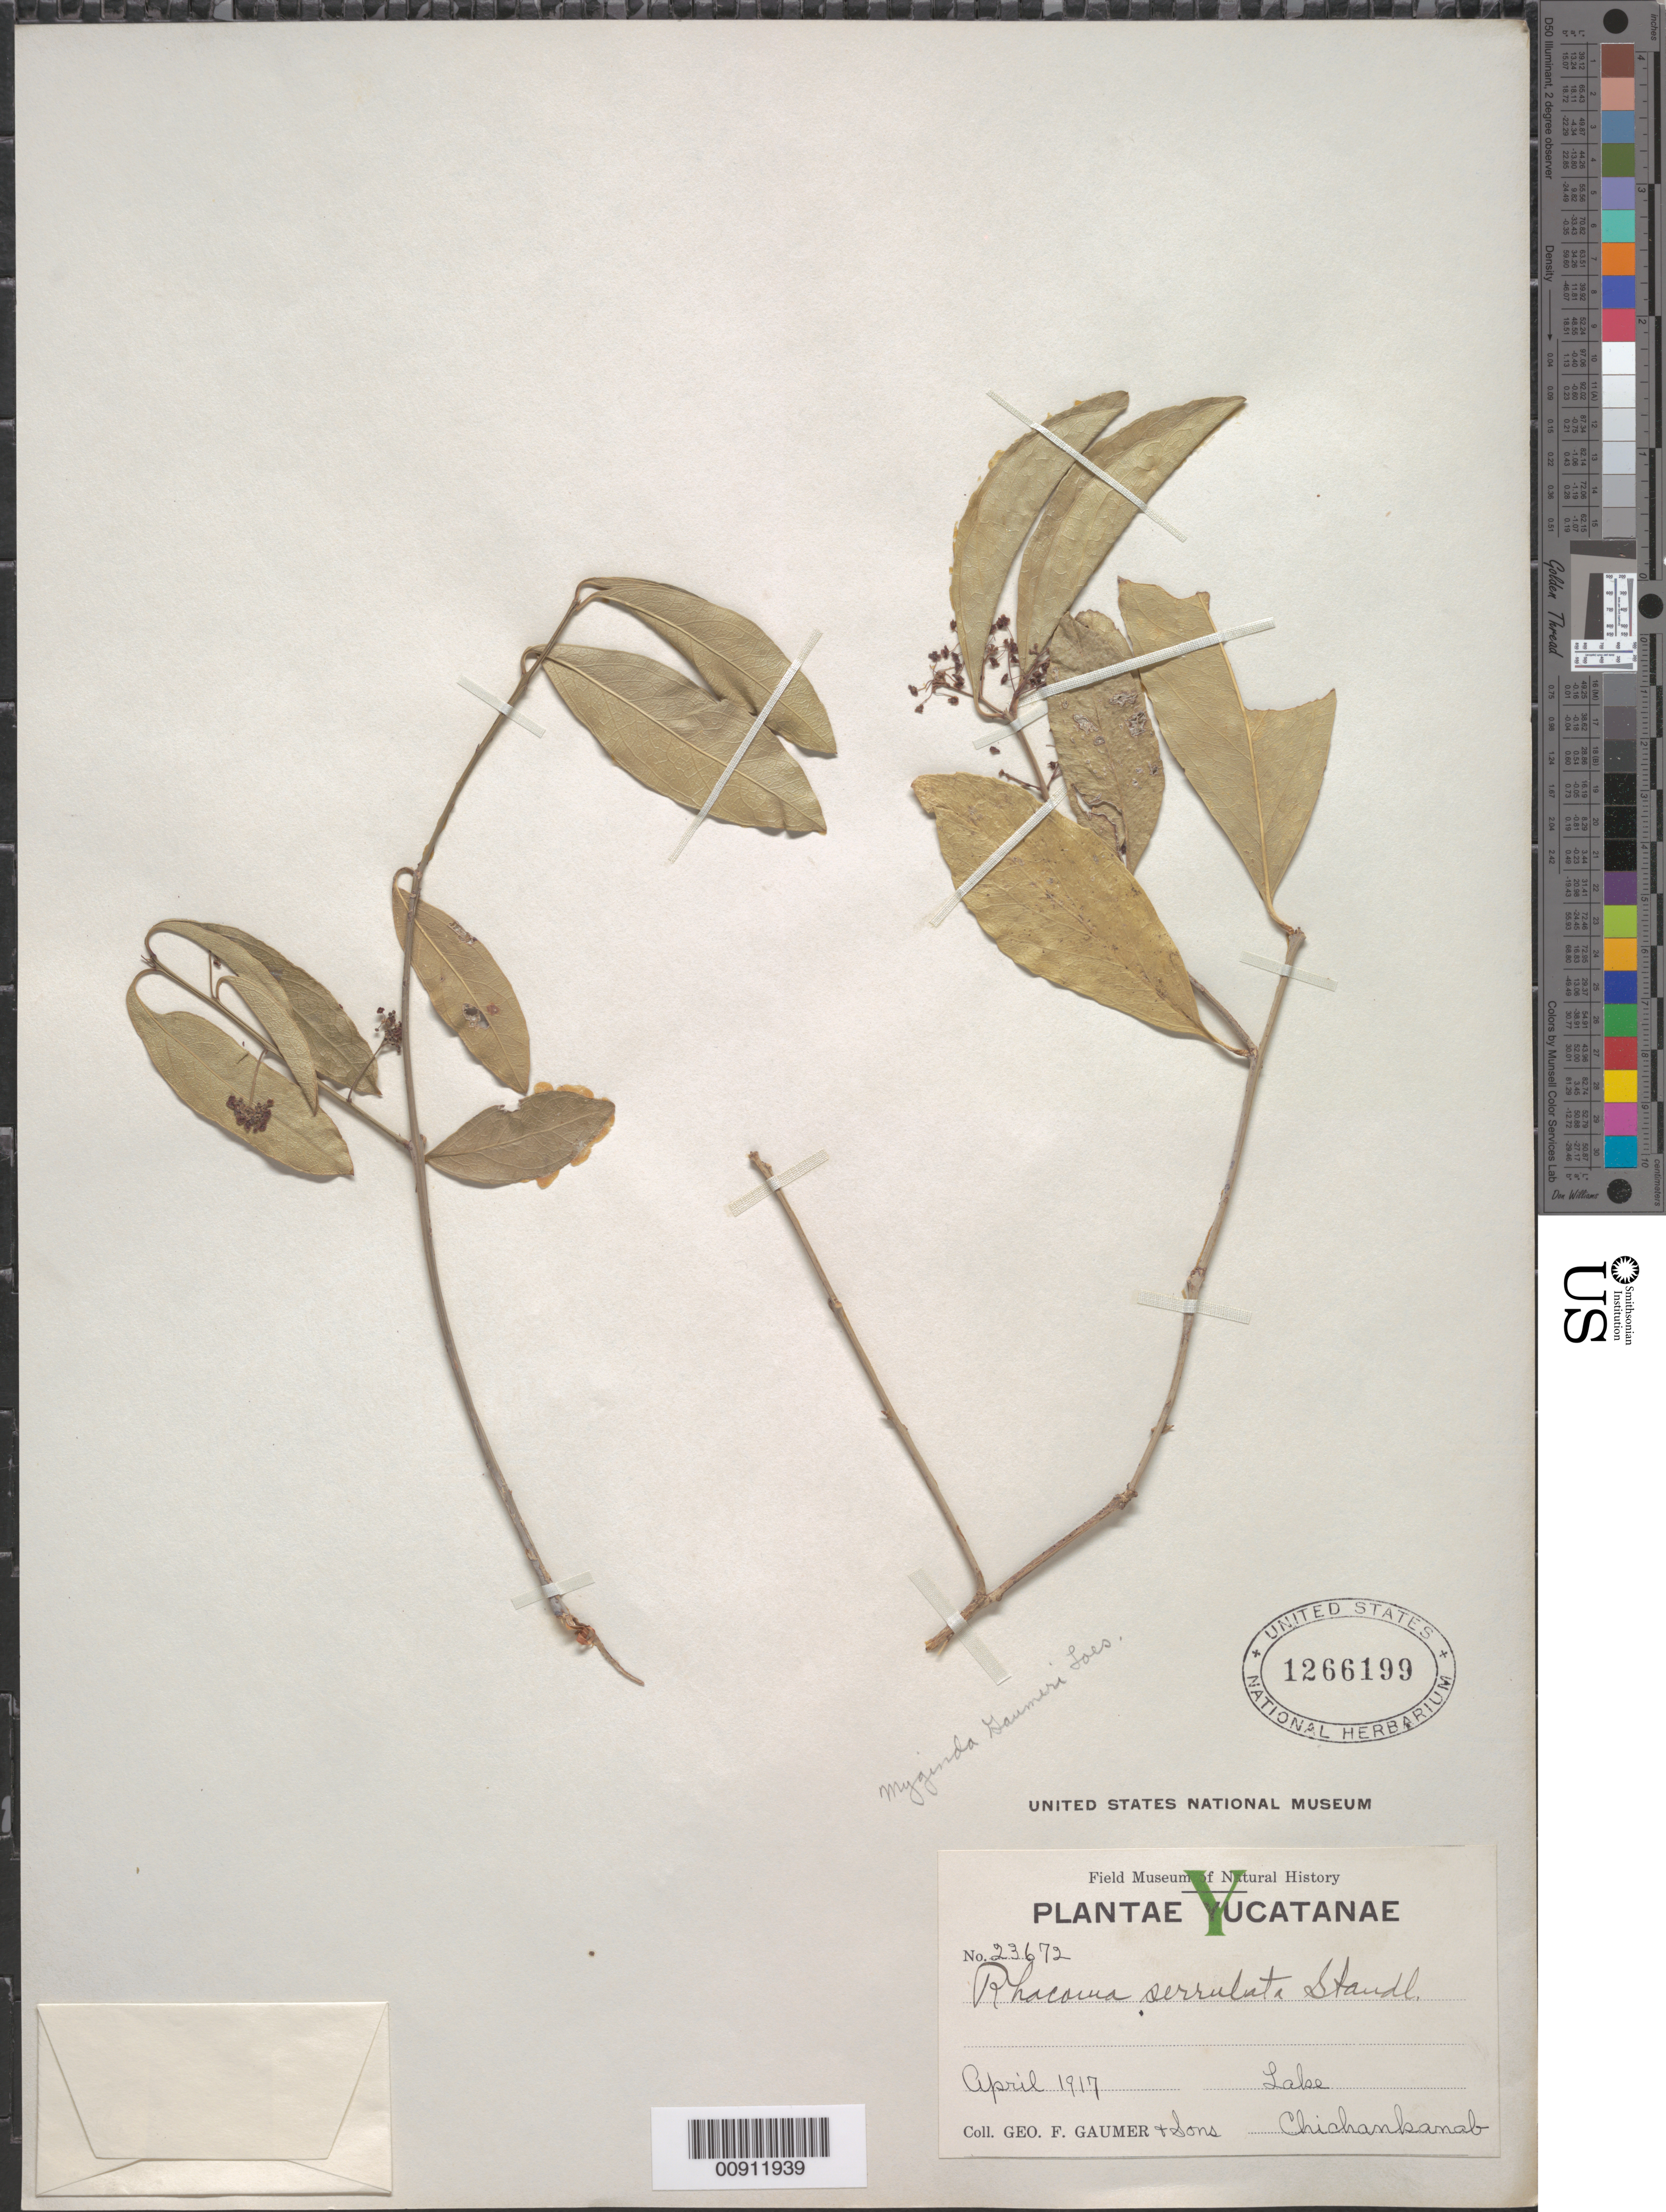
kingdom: Plantae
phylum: Tracheophyta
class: Magnoliopsida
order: Celastrales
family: Celastraceae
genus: Crossopetalum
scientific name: Crossopetalum gaumeri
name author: (Loes.) Lundell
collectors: G. F. Gaumer & et al.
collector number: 23672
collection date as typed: Apr 1917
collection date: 1917-04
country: Mexico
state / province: Quintana Roo / Yucatán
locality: Lake Chichankanab.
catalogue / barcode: US 1266199